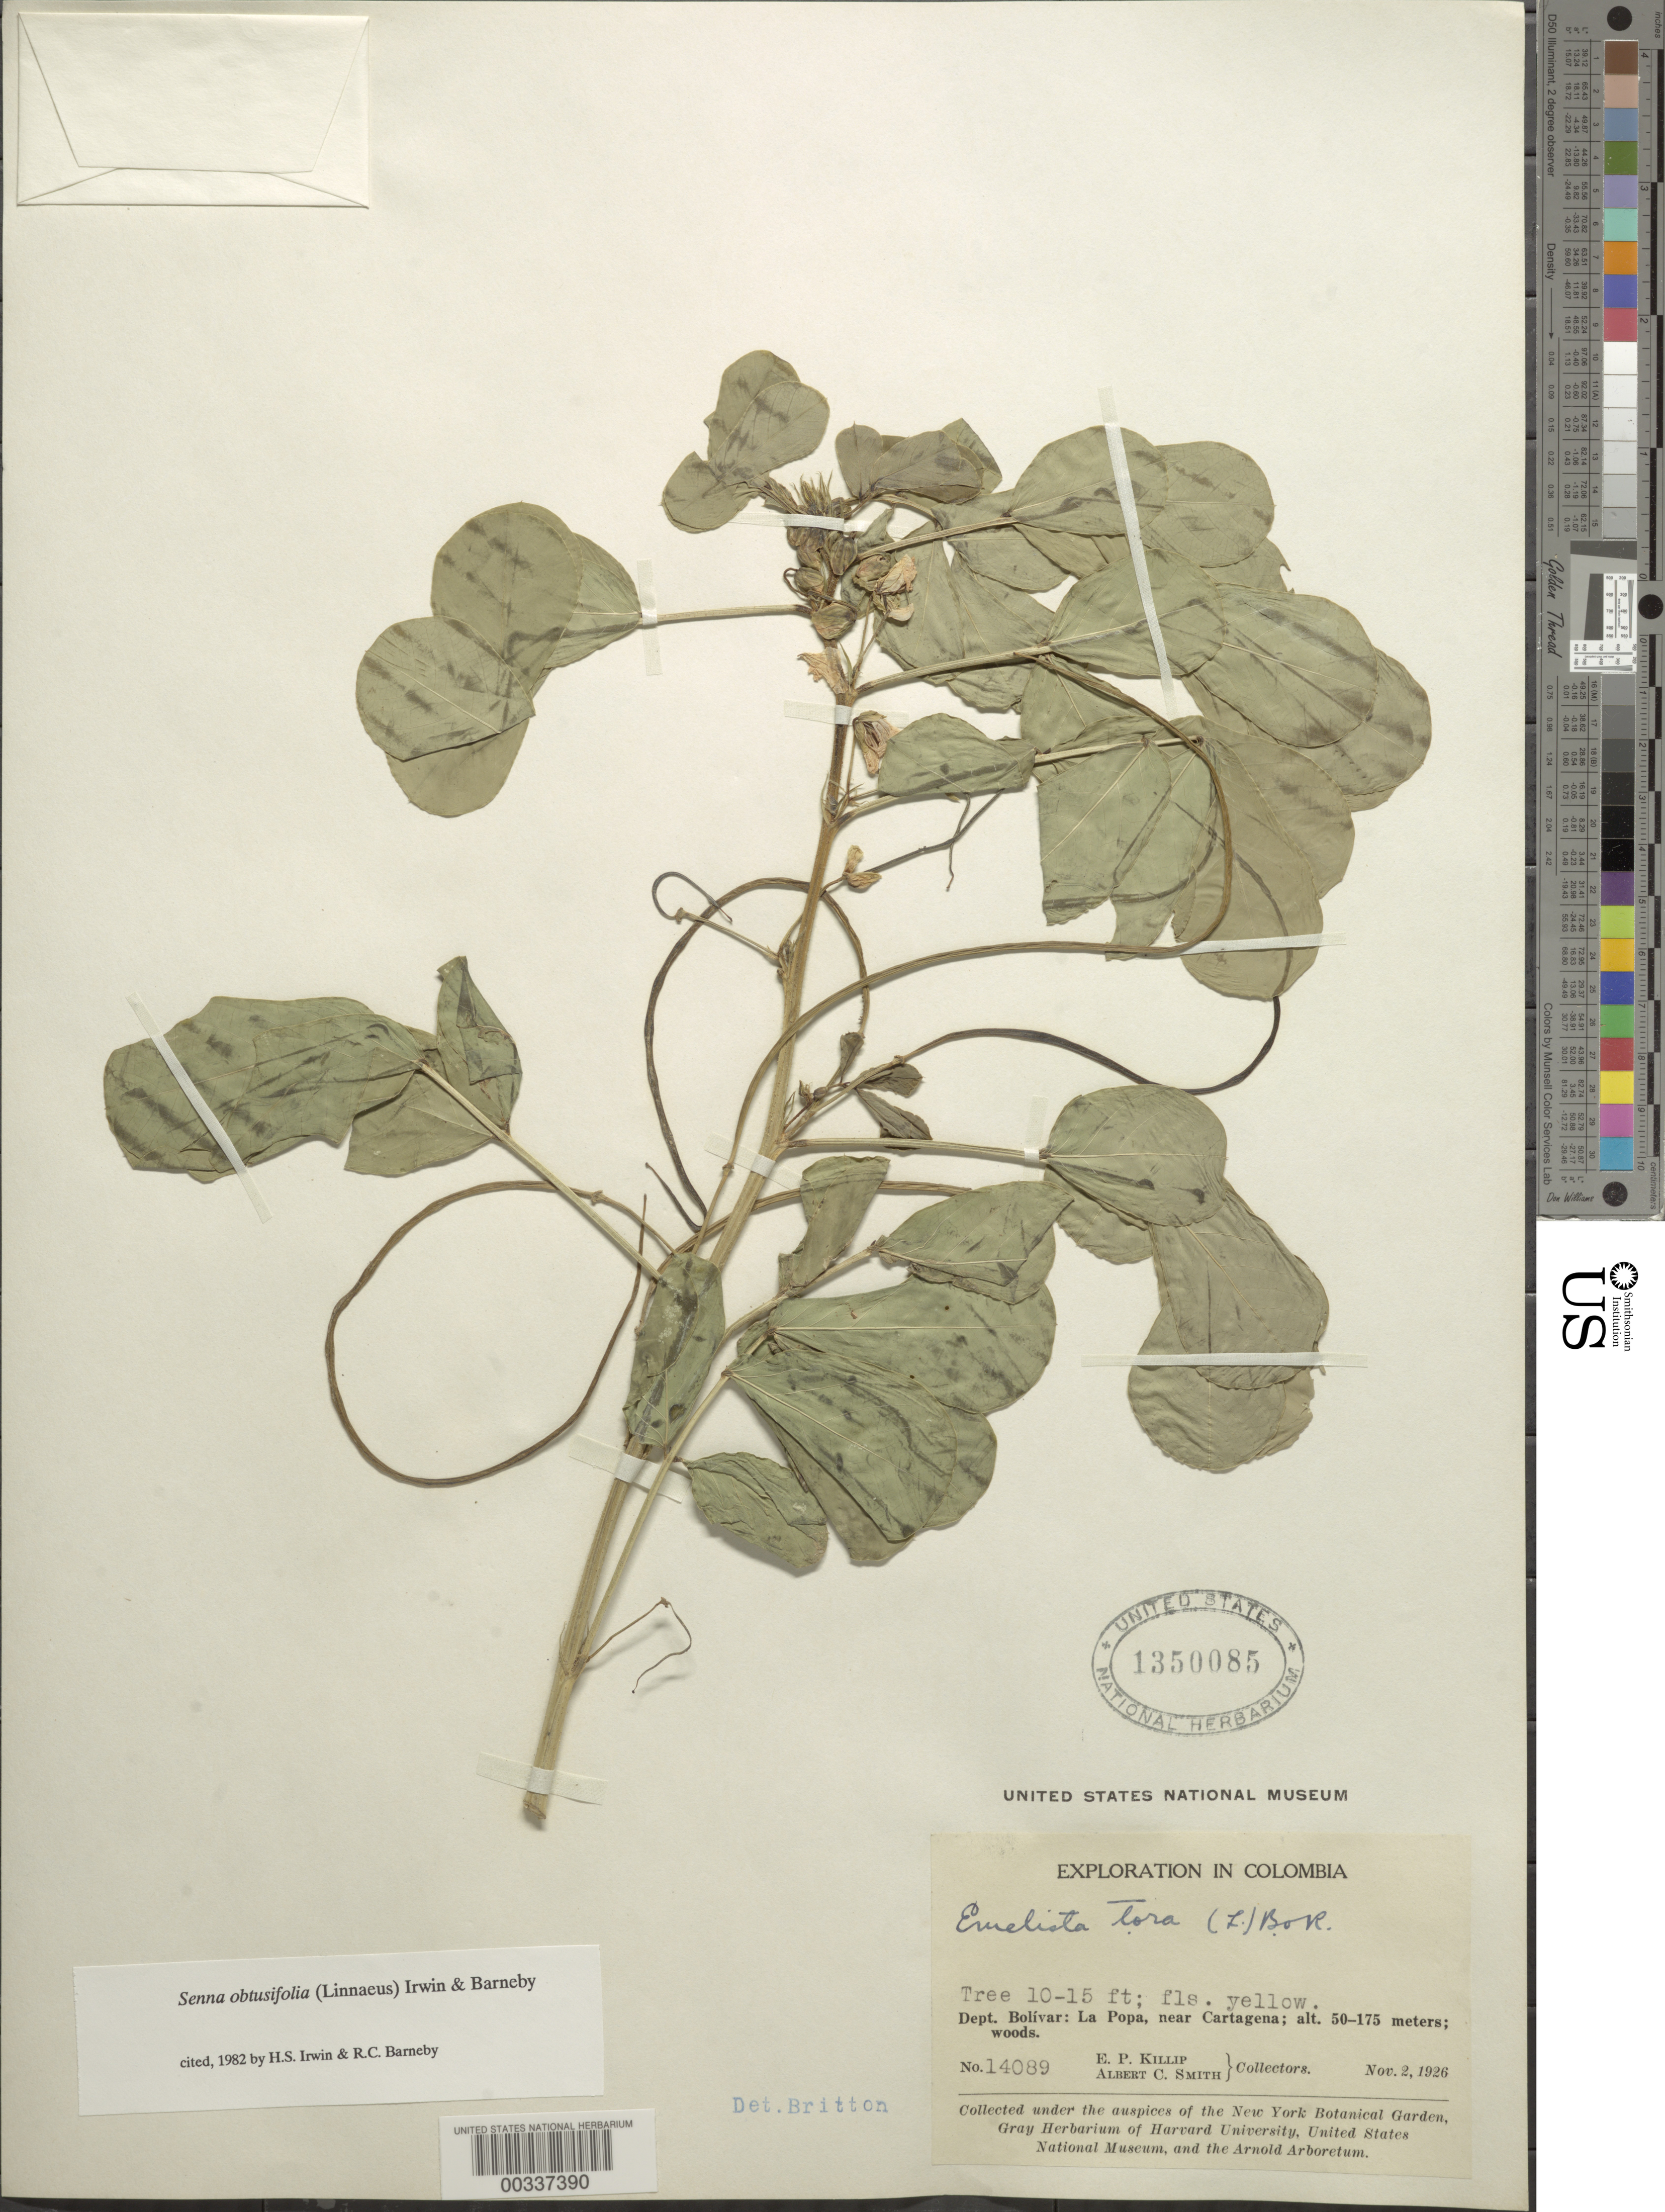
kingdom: Plantae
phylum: Tracheophyta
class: Magnoliopsida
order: Fabales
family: Fabaceae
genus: Senna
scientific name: Senna obtusifolia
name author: (L.) H.S. Irwin & Barneby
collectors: E. P. Killip & A. C. Smith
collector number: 14089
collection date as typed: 02 Nov 1926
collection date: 1926-11-02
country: Colombia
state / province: Bolívar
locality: La Popa near Cartagena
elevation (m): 50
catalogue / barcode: US 1350085